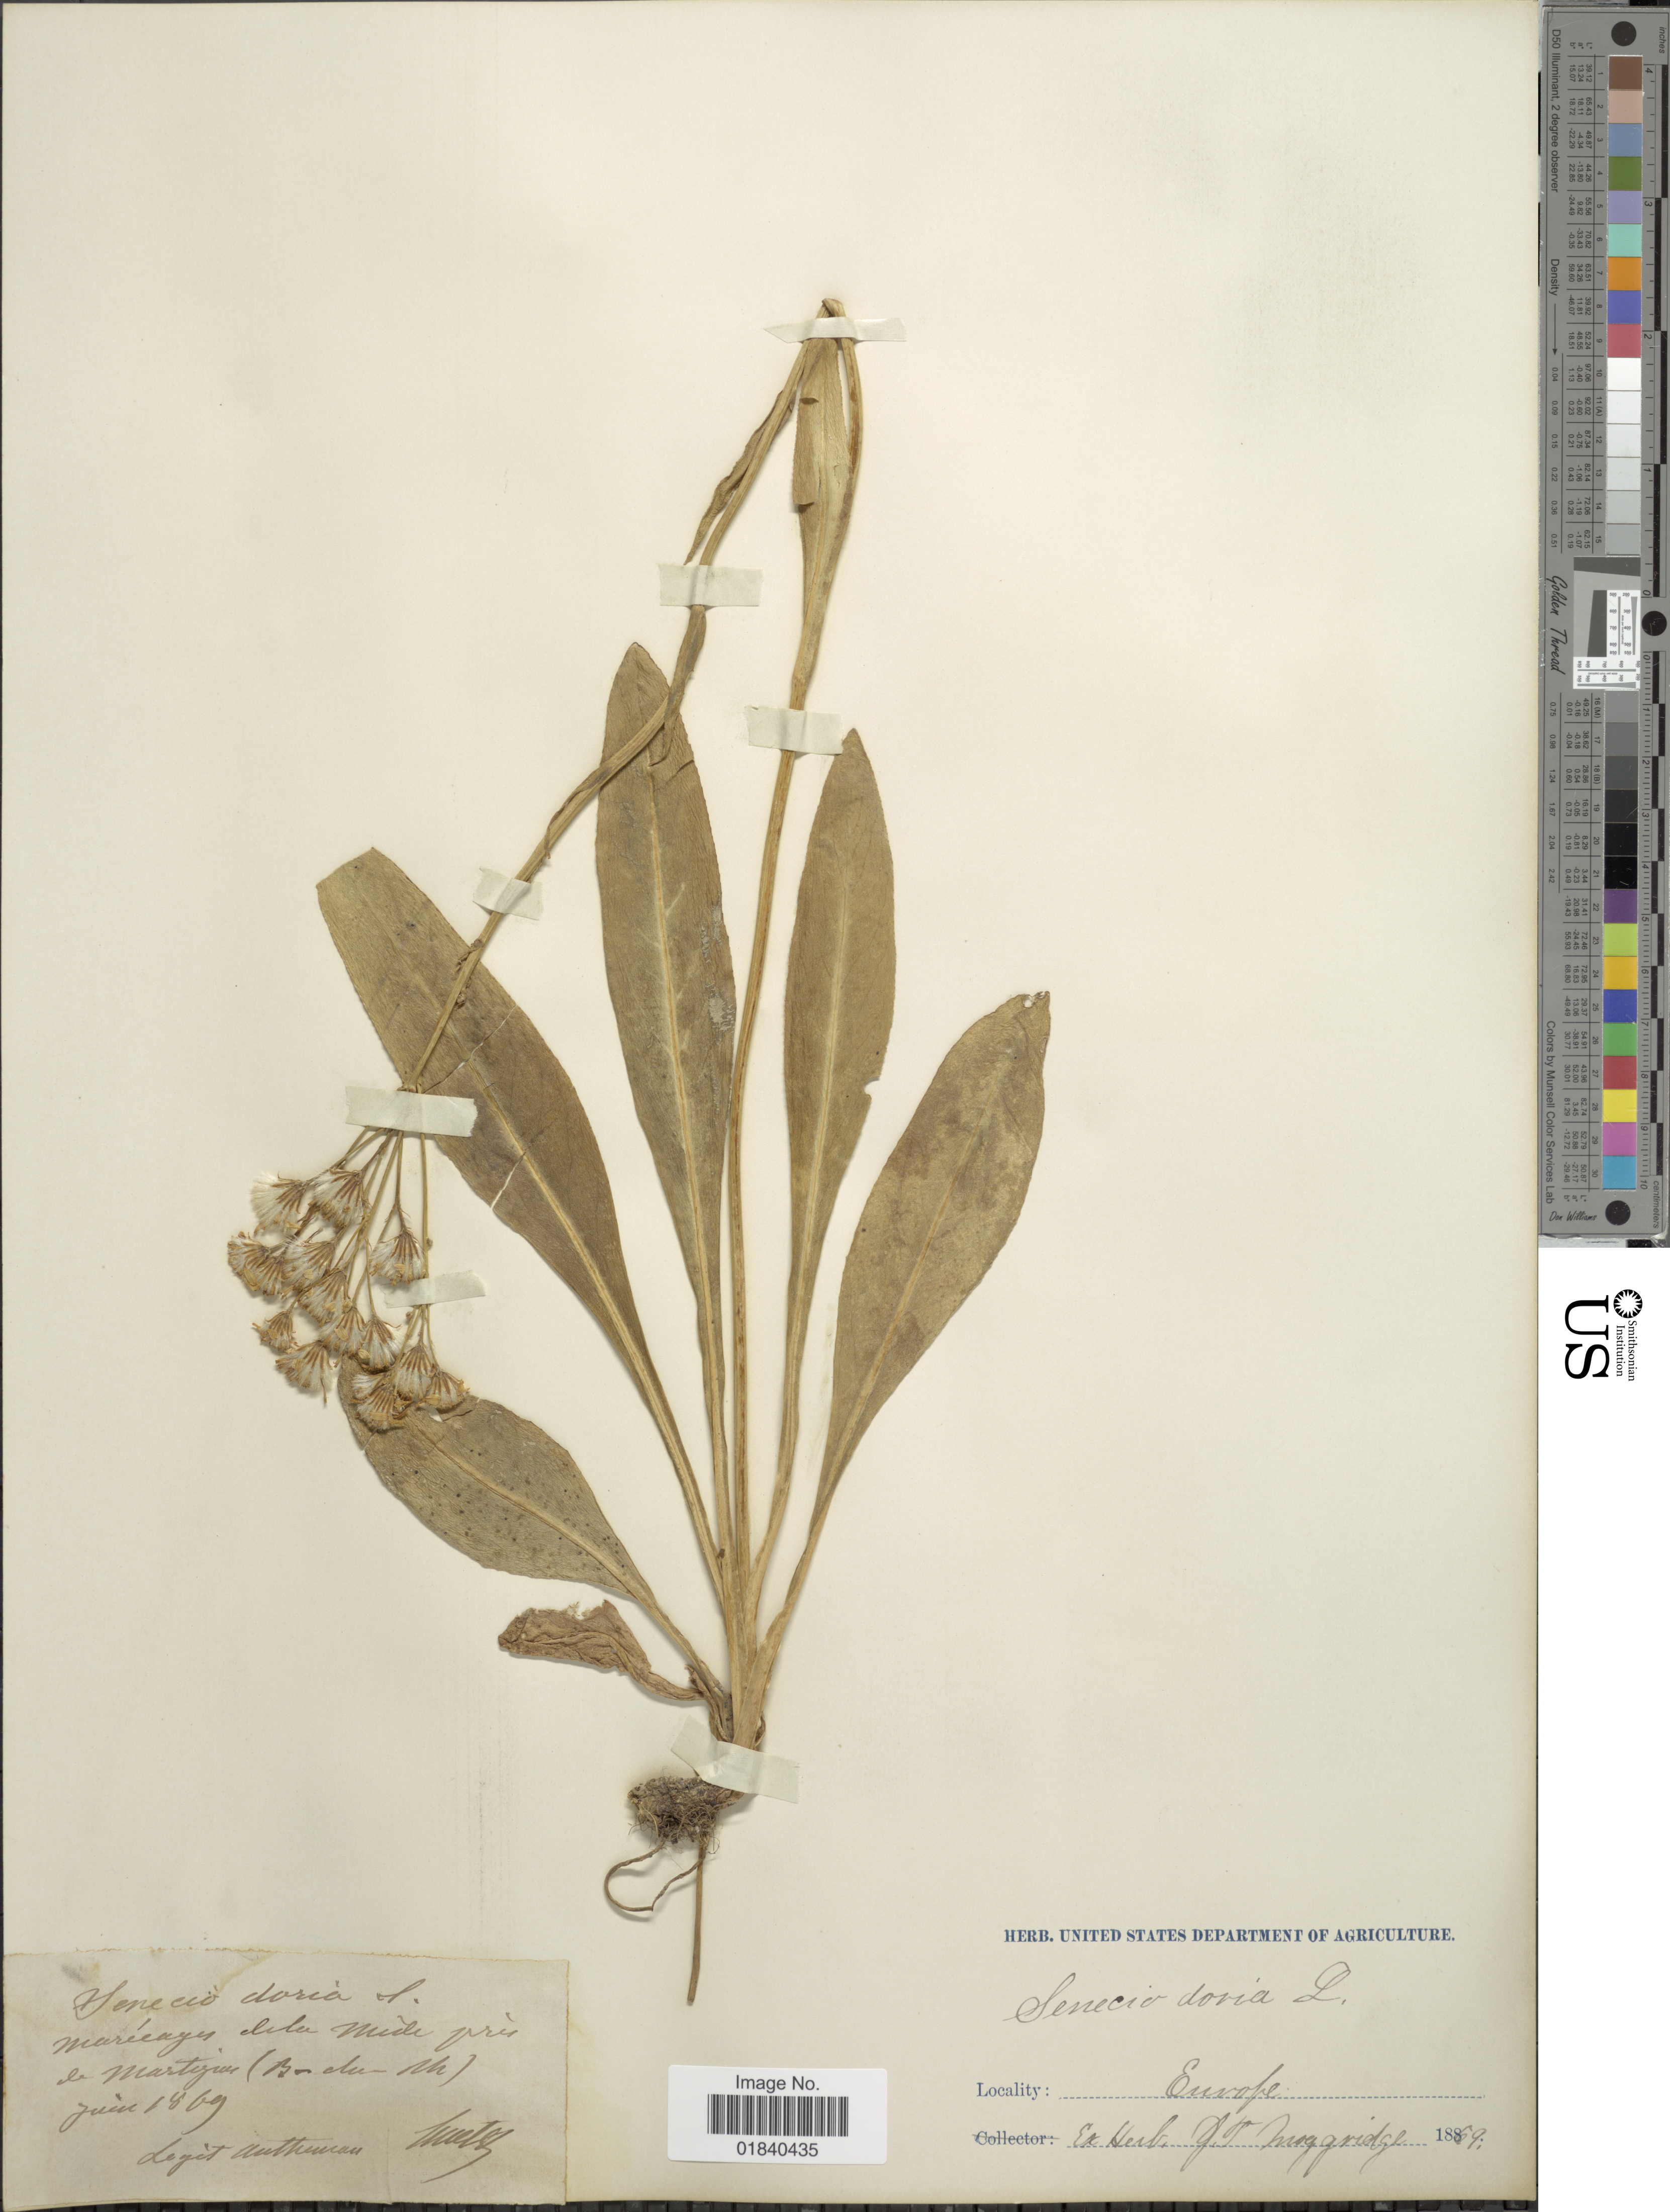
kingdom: Plantae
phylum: Tracheophyta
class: Magnoliopsida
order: Asterales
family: Asteraceae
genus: Senecio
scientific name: Senecio doria L.. nom. cons.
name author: L.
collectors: A. Autheman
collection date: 1869-06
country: France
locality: Marugues [interpreted] dela mide pres de Martigues (B [illegible text]). [interpreted]